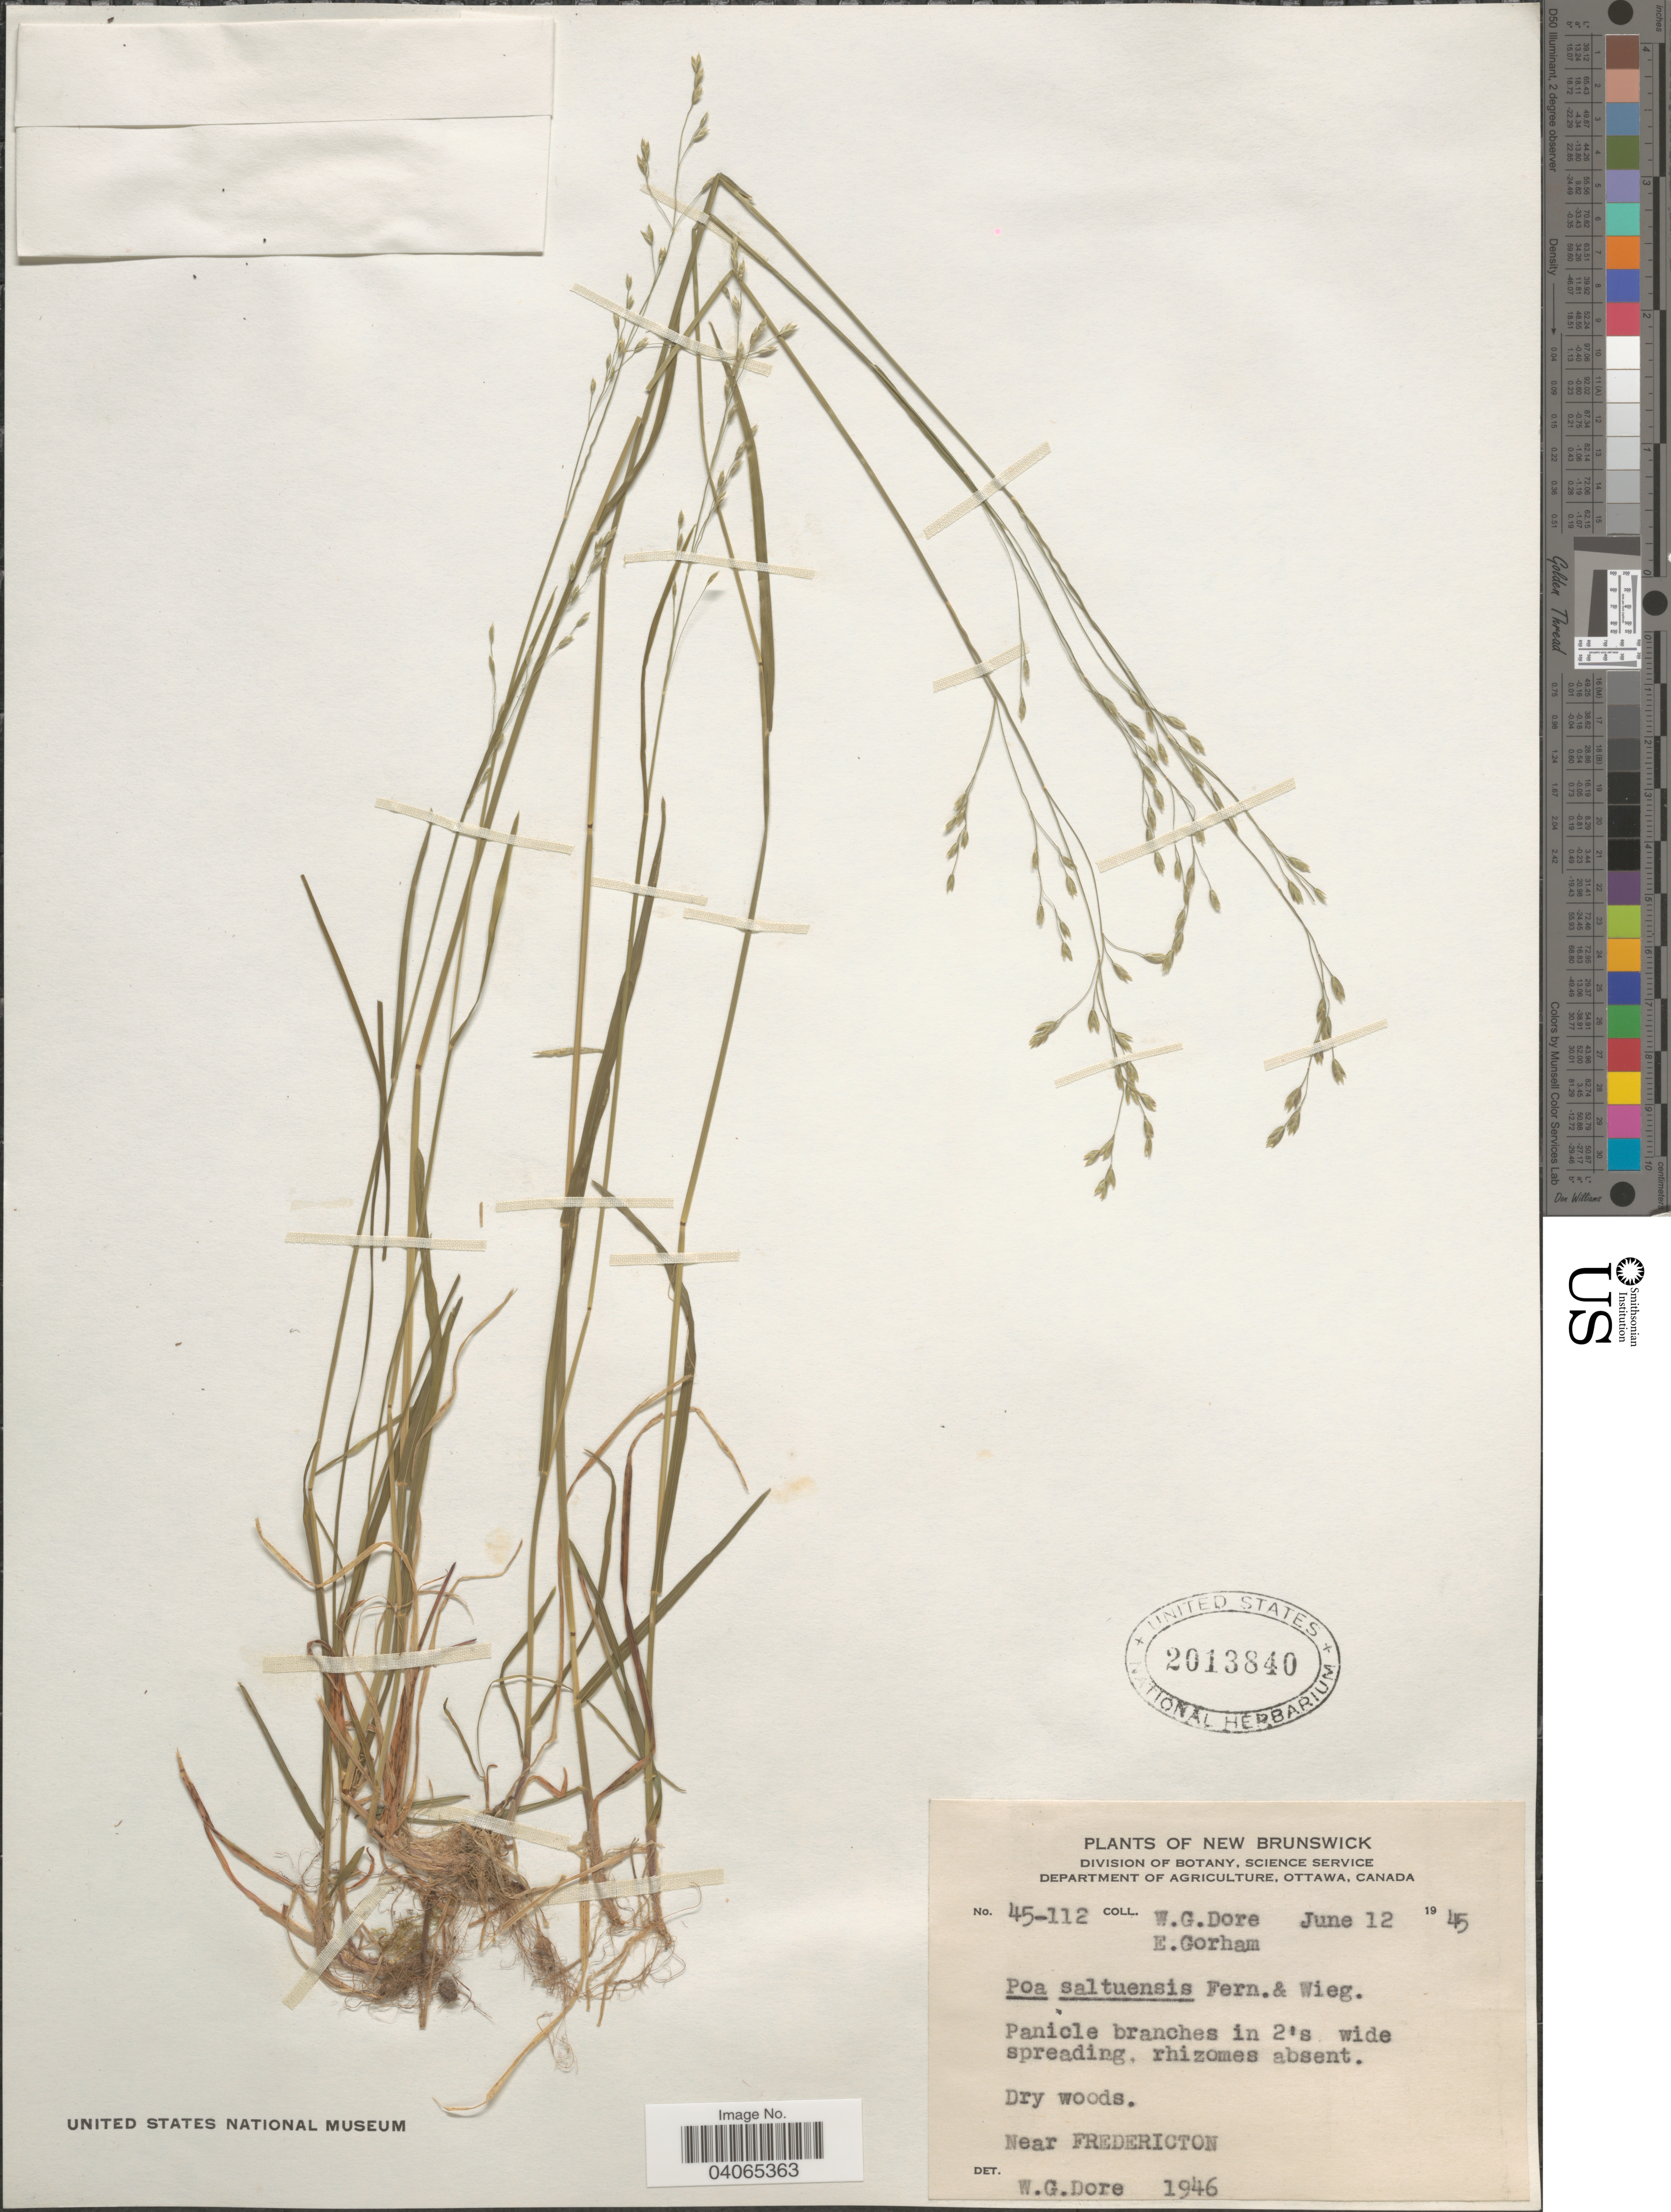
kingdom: Plantae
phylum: Tracheophyta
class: Liliopsida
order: Poales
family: Poaceae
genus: Poa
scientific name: Poa saltuensis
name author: Fernald & Wiegand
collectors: W. Dore & E. Gorham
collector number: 45-112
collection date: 1945-06-12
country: Canada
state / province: New Brunswick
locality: Near Fredericton.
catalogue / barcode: US 2013840